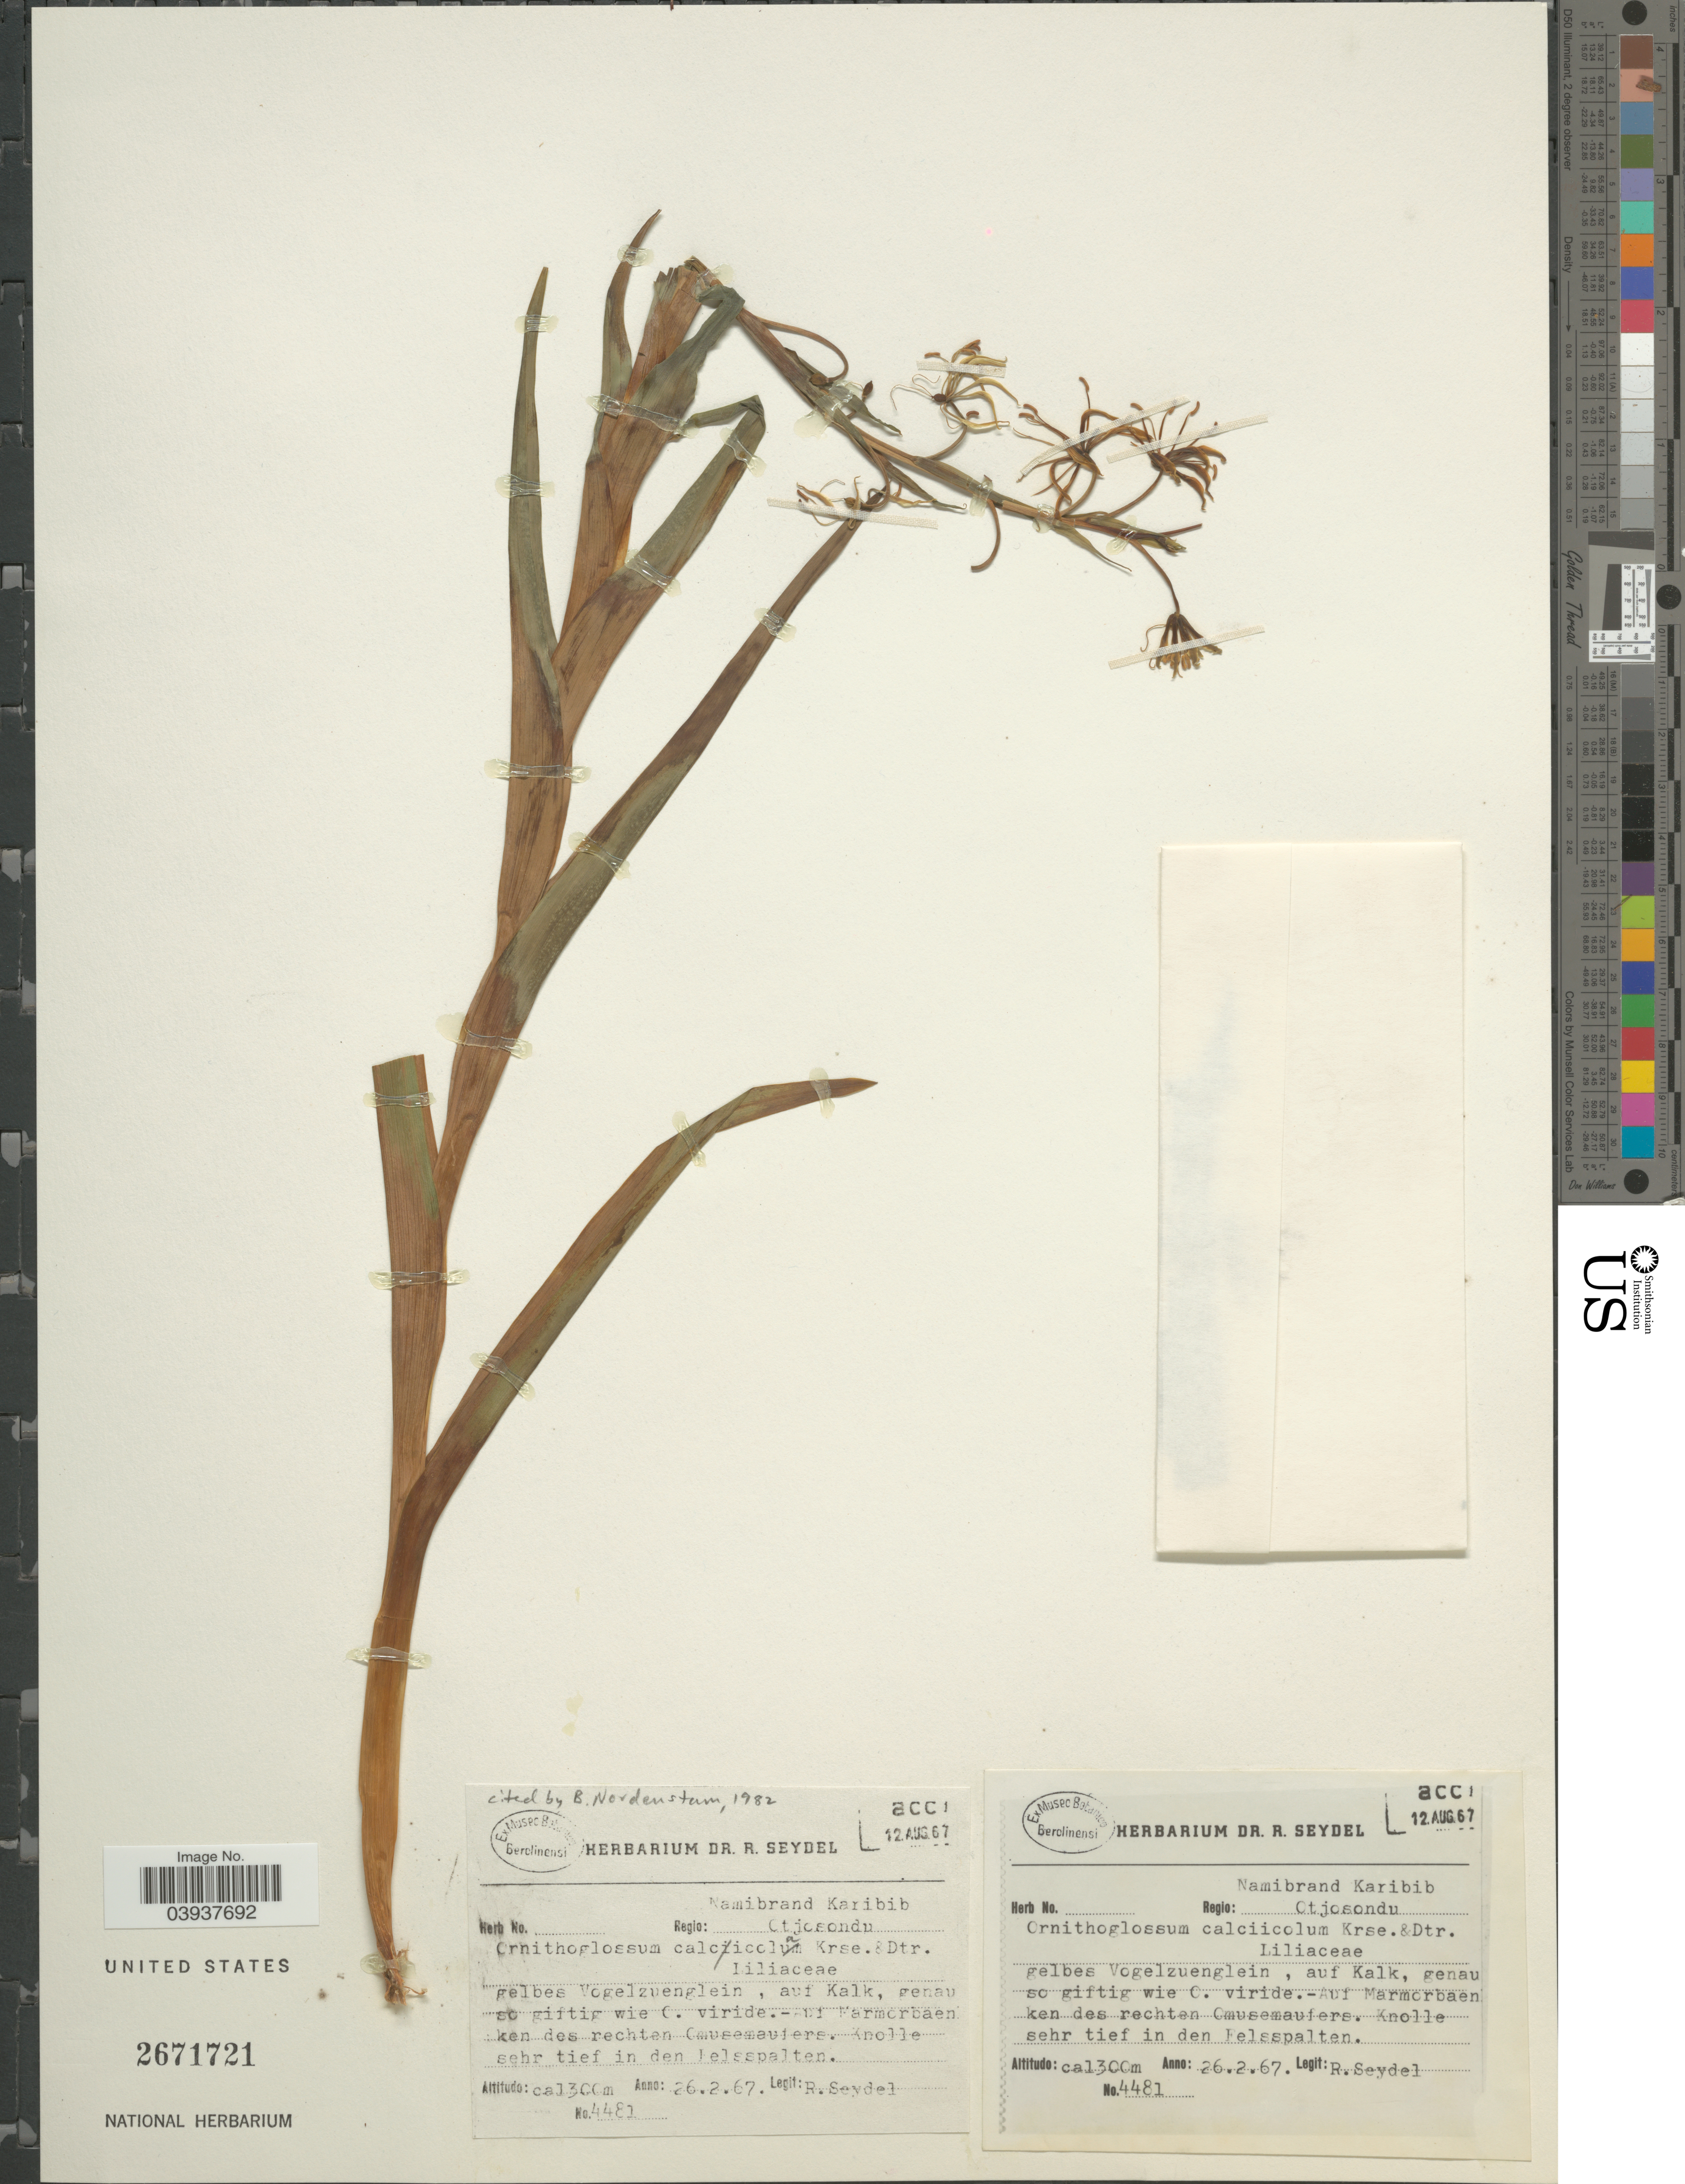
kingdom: Plantae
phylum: Tracheophyta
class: Liliopsida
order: Liliales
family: Colchicaceae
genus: Ornithoglossum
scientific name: Ornithoglossum calcicola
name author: K. Krause & Dinter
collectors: R. Seydel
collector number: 4481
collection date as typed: Transcribed d/m/y: 26/2/67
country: Namibia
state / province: Otjozondjupa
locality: Regio: Namibrand Karibib Otjosondu. Gelbes Vogelzuenglein, auf Kalk. [unsure placement]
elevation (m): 1300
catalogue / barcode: US 2671721